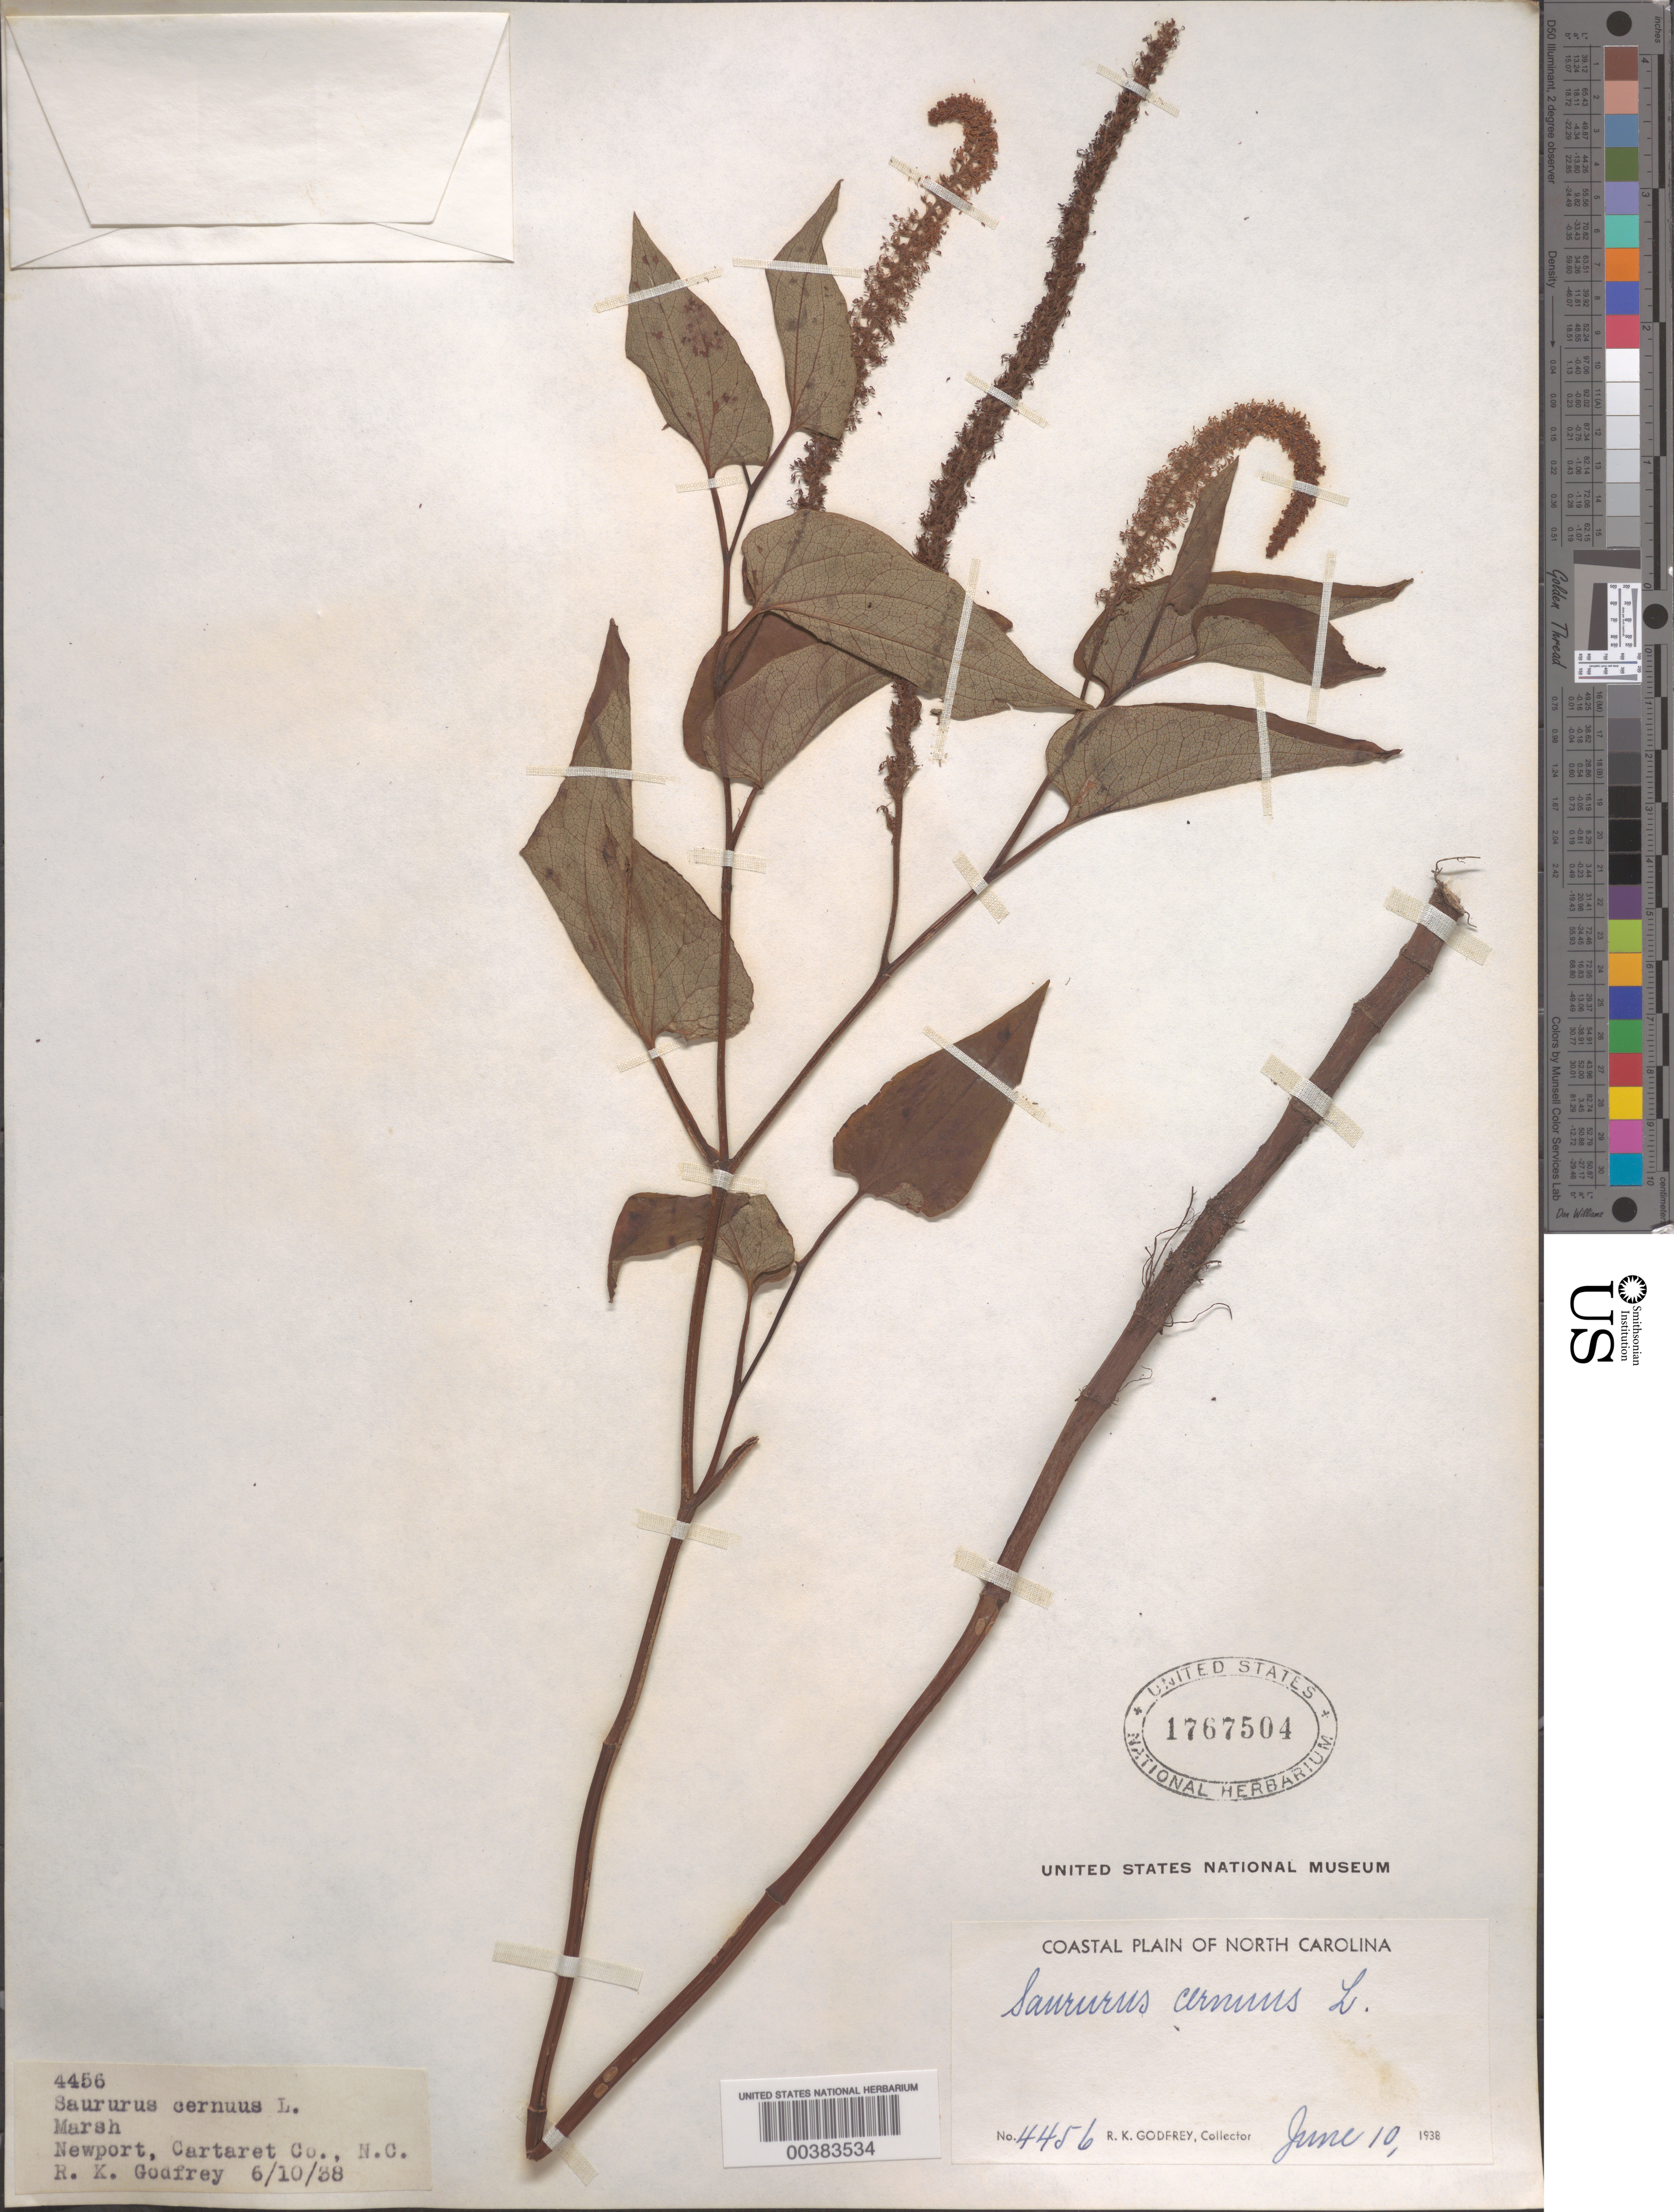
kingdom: Plantae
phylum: Tracheophyta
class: Magnoliopsida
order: Piperales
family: Saururaceae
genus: Saururus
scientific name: Saururus cernuus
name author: L.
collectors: R. K. Godfrey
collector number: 4456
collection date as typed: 10 Jun 1938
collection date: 1938-06-10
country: United States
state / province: North Carolina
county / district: Carteret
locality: Newport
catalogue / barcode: US 1767504